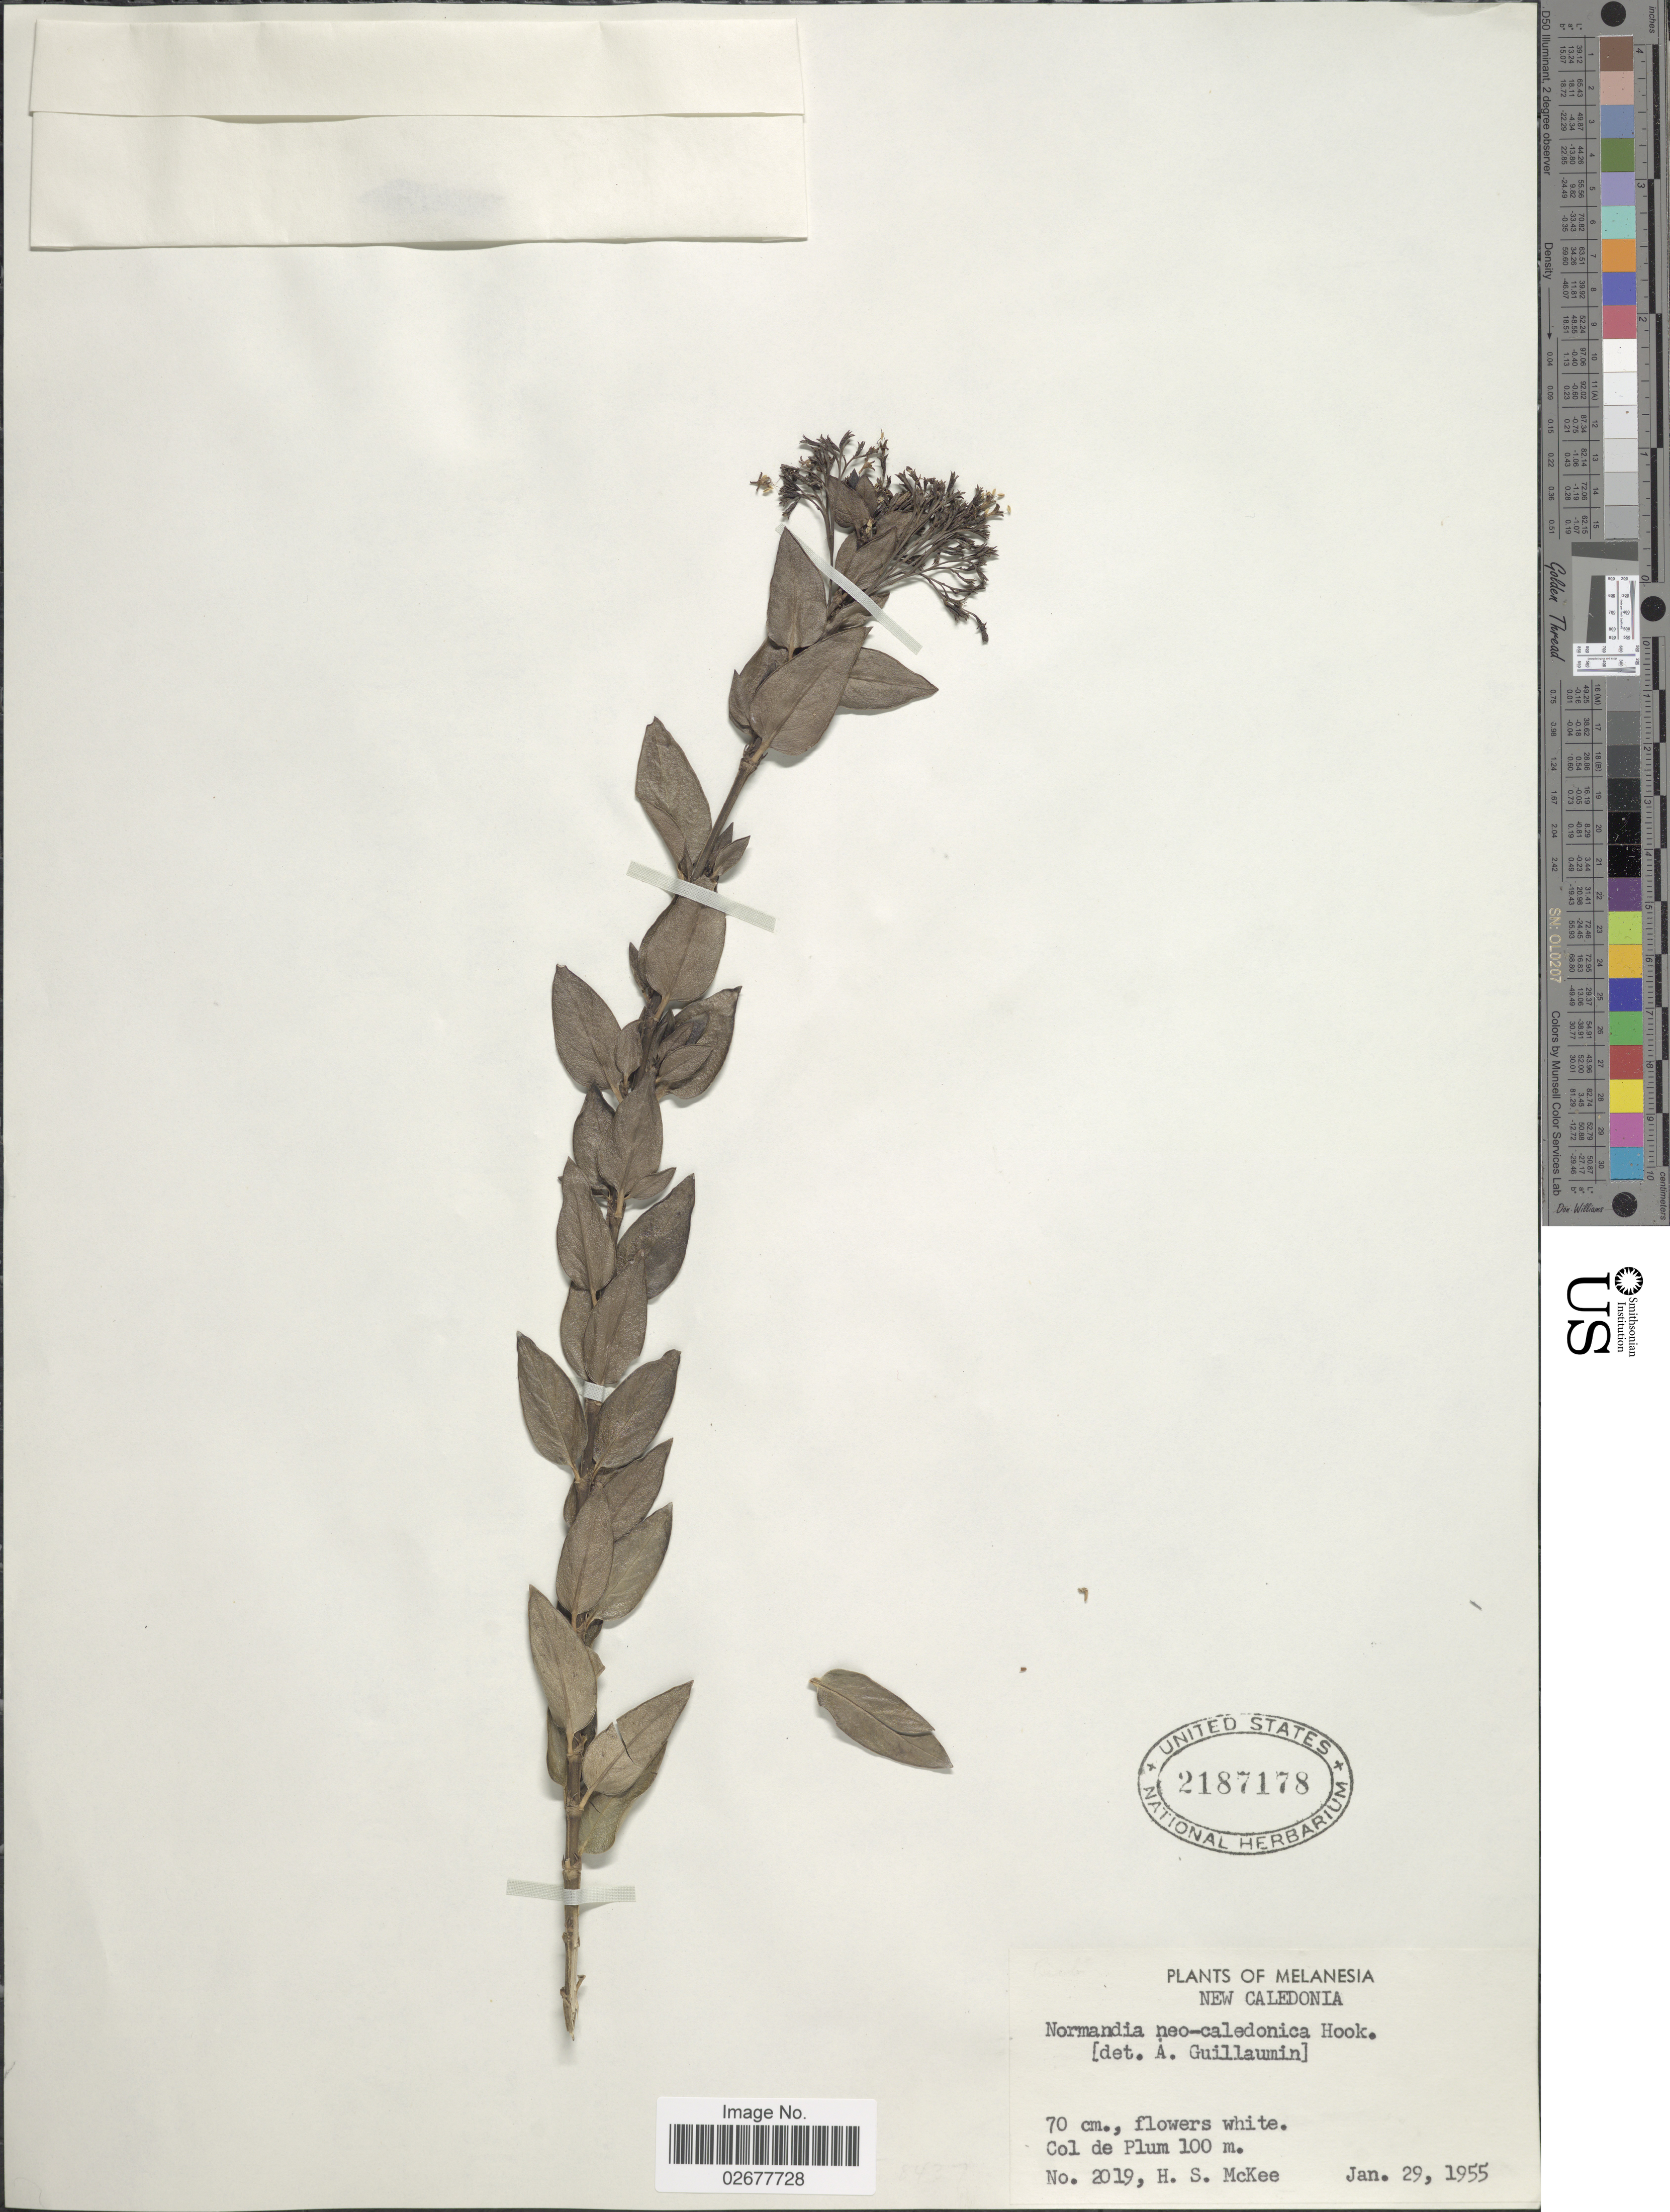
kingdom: Plantae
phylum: Tracheophyta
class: Magnoliopsida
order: Gentianales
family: Rubiaceae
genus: Normandia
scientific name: Normandia neocaledonica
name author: Hook. f.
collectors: H. S. McKee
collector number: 2019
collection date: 1955-01-29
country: New Caledonia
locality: Melanesia. Col de Plum.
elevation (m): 100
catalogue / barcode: US 2187178